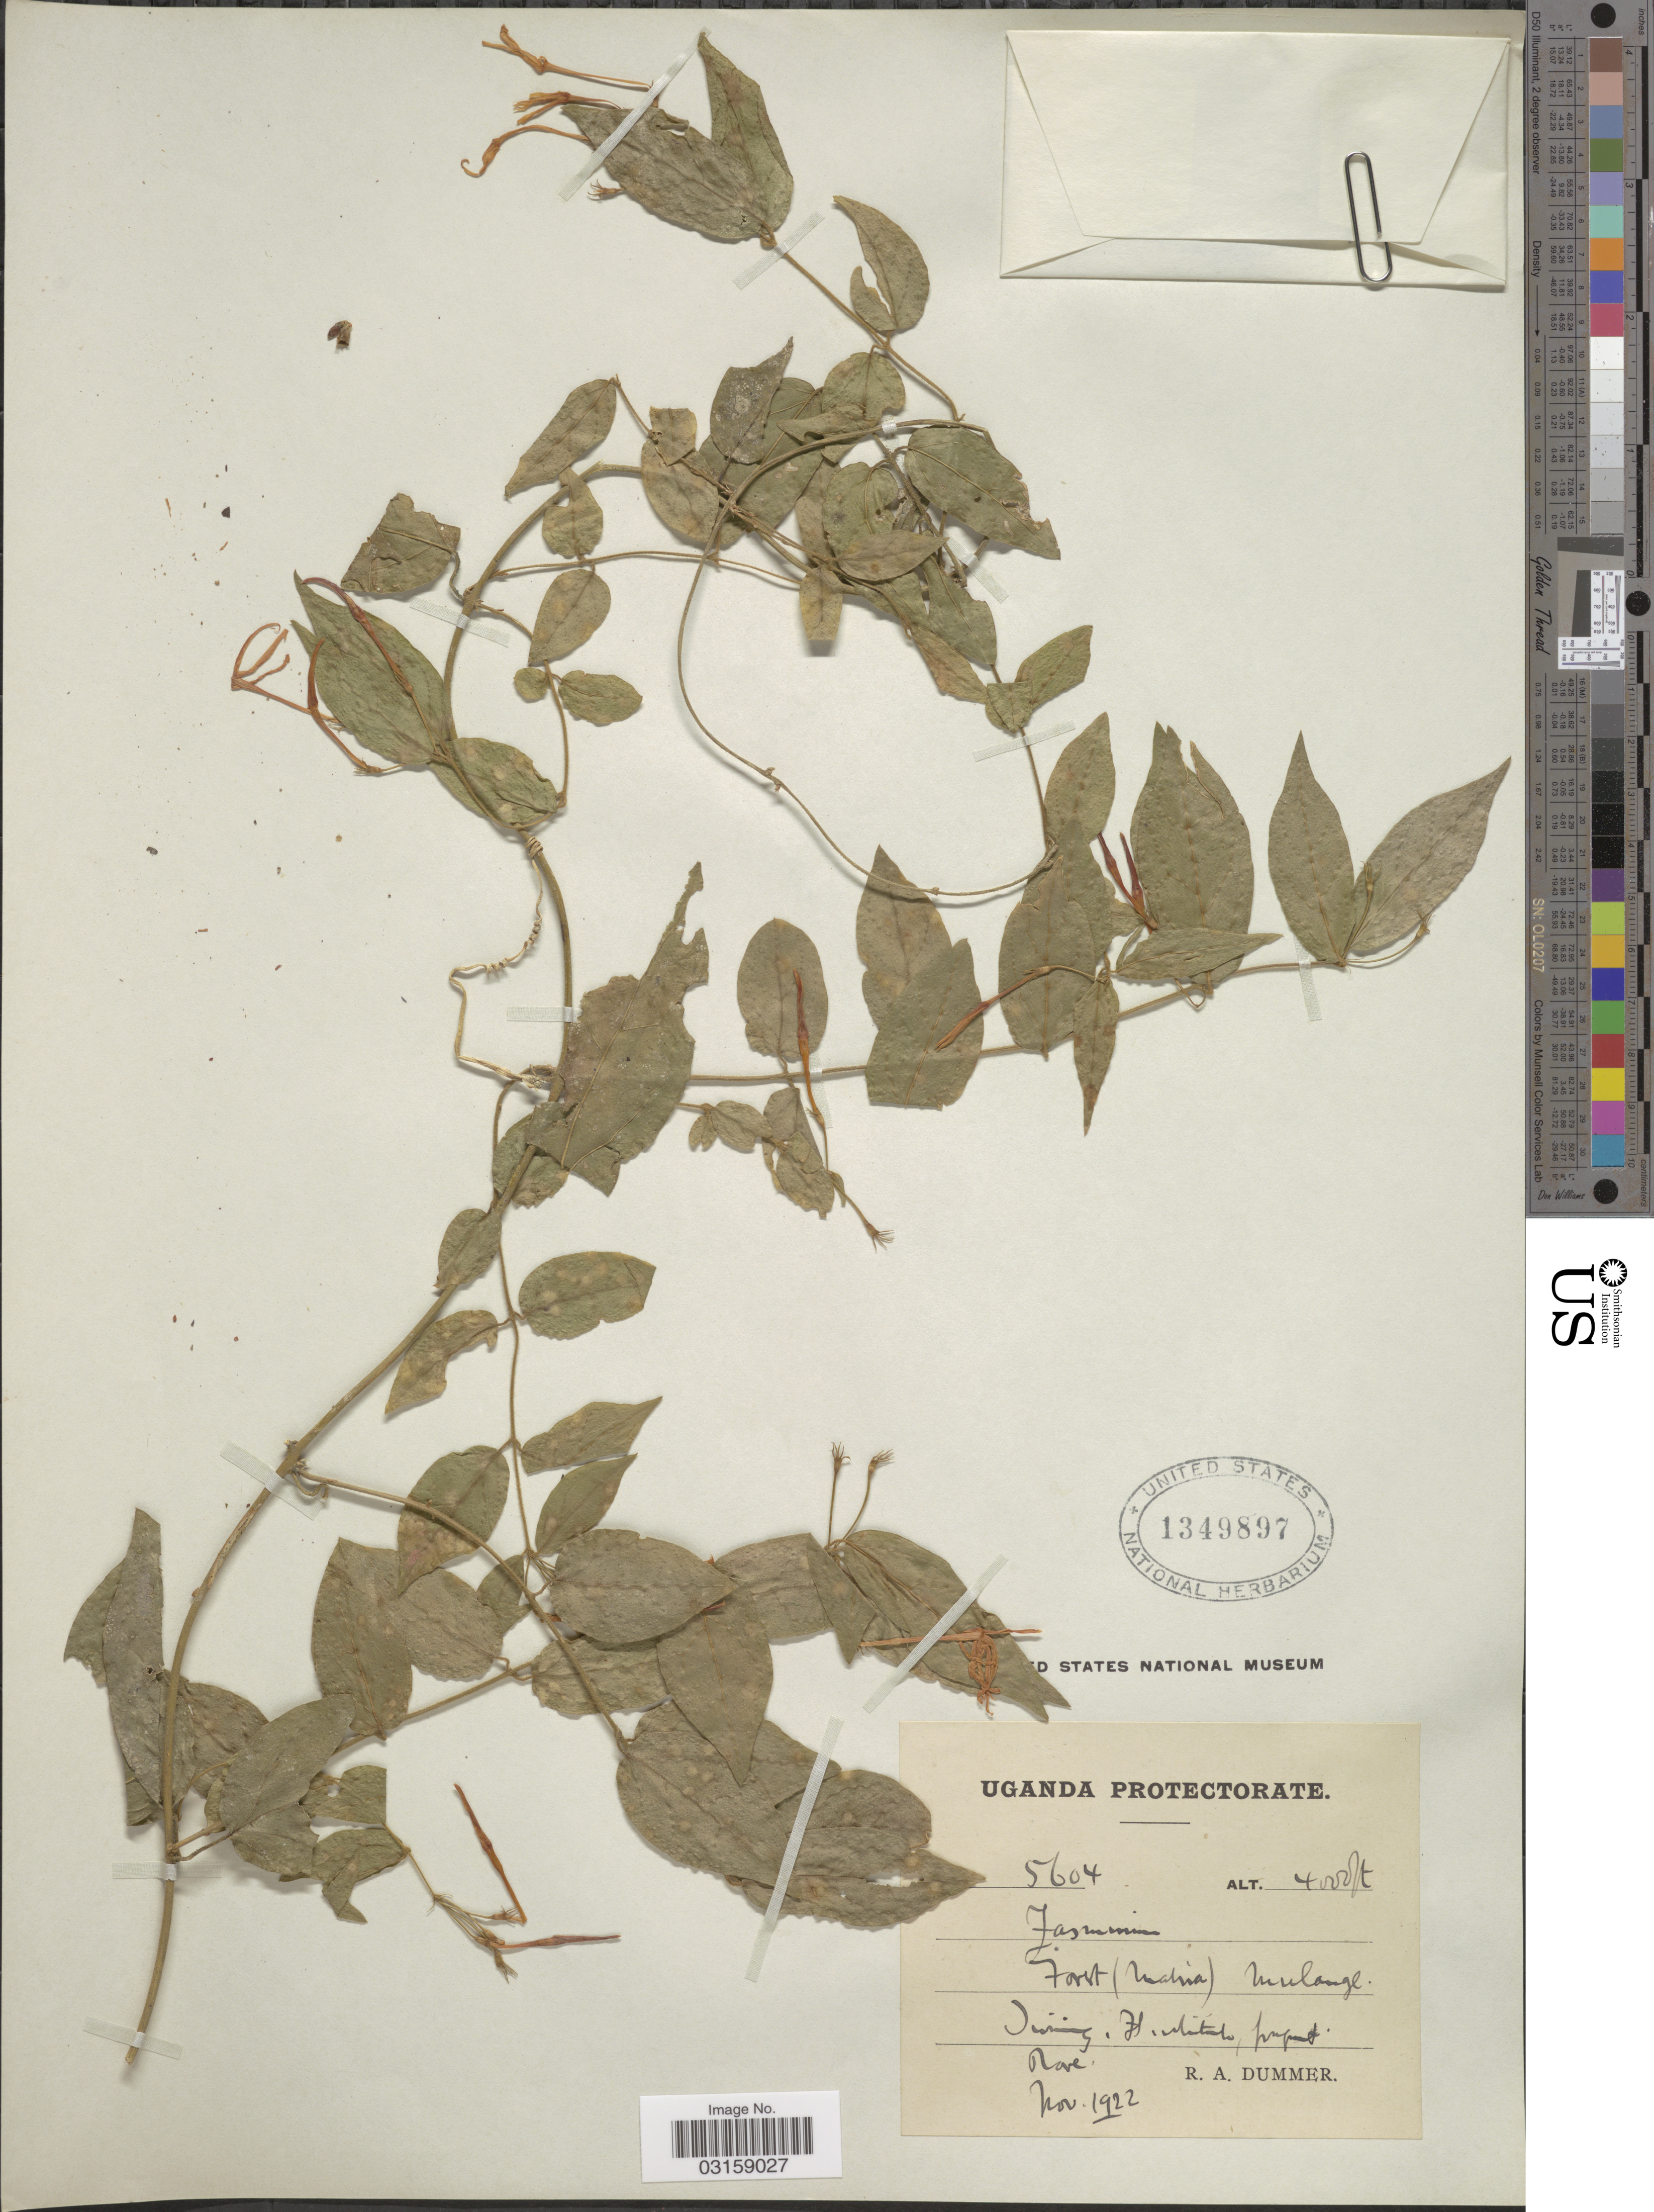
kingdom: Plantae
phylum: Tracheophyta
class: Magnoliopsida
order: Lamiales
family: Oleaceae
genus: Jasminum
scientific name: Jasminum sp.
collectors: R. Dümmer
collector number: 5604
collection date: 1922-11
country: Uganda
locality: Uganda Protectorate. Forest (Mabira). Mulange.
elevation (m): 1219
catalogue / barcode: US 1349897